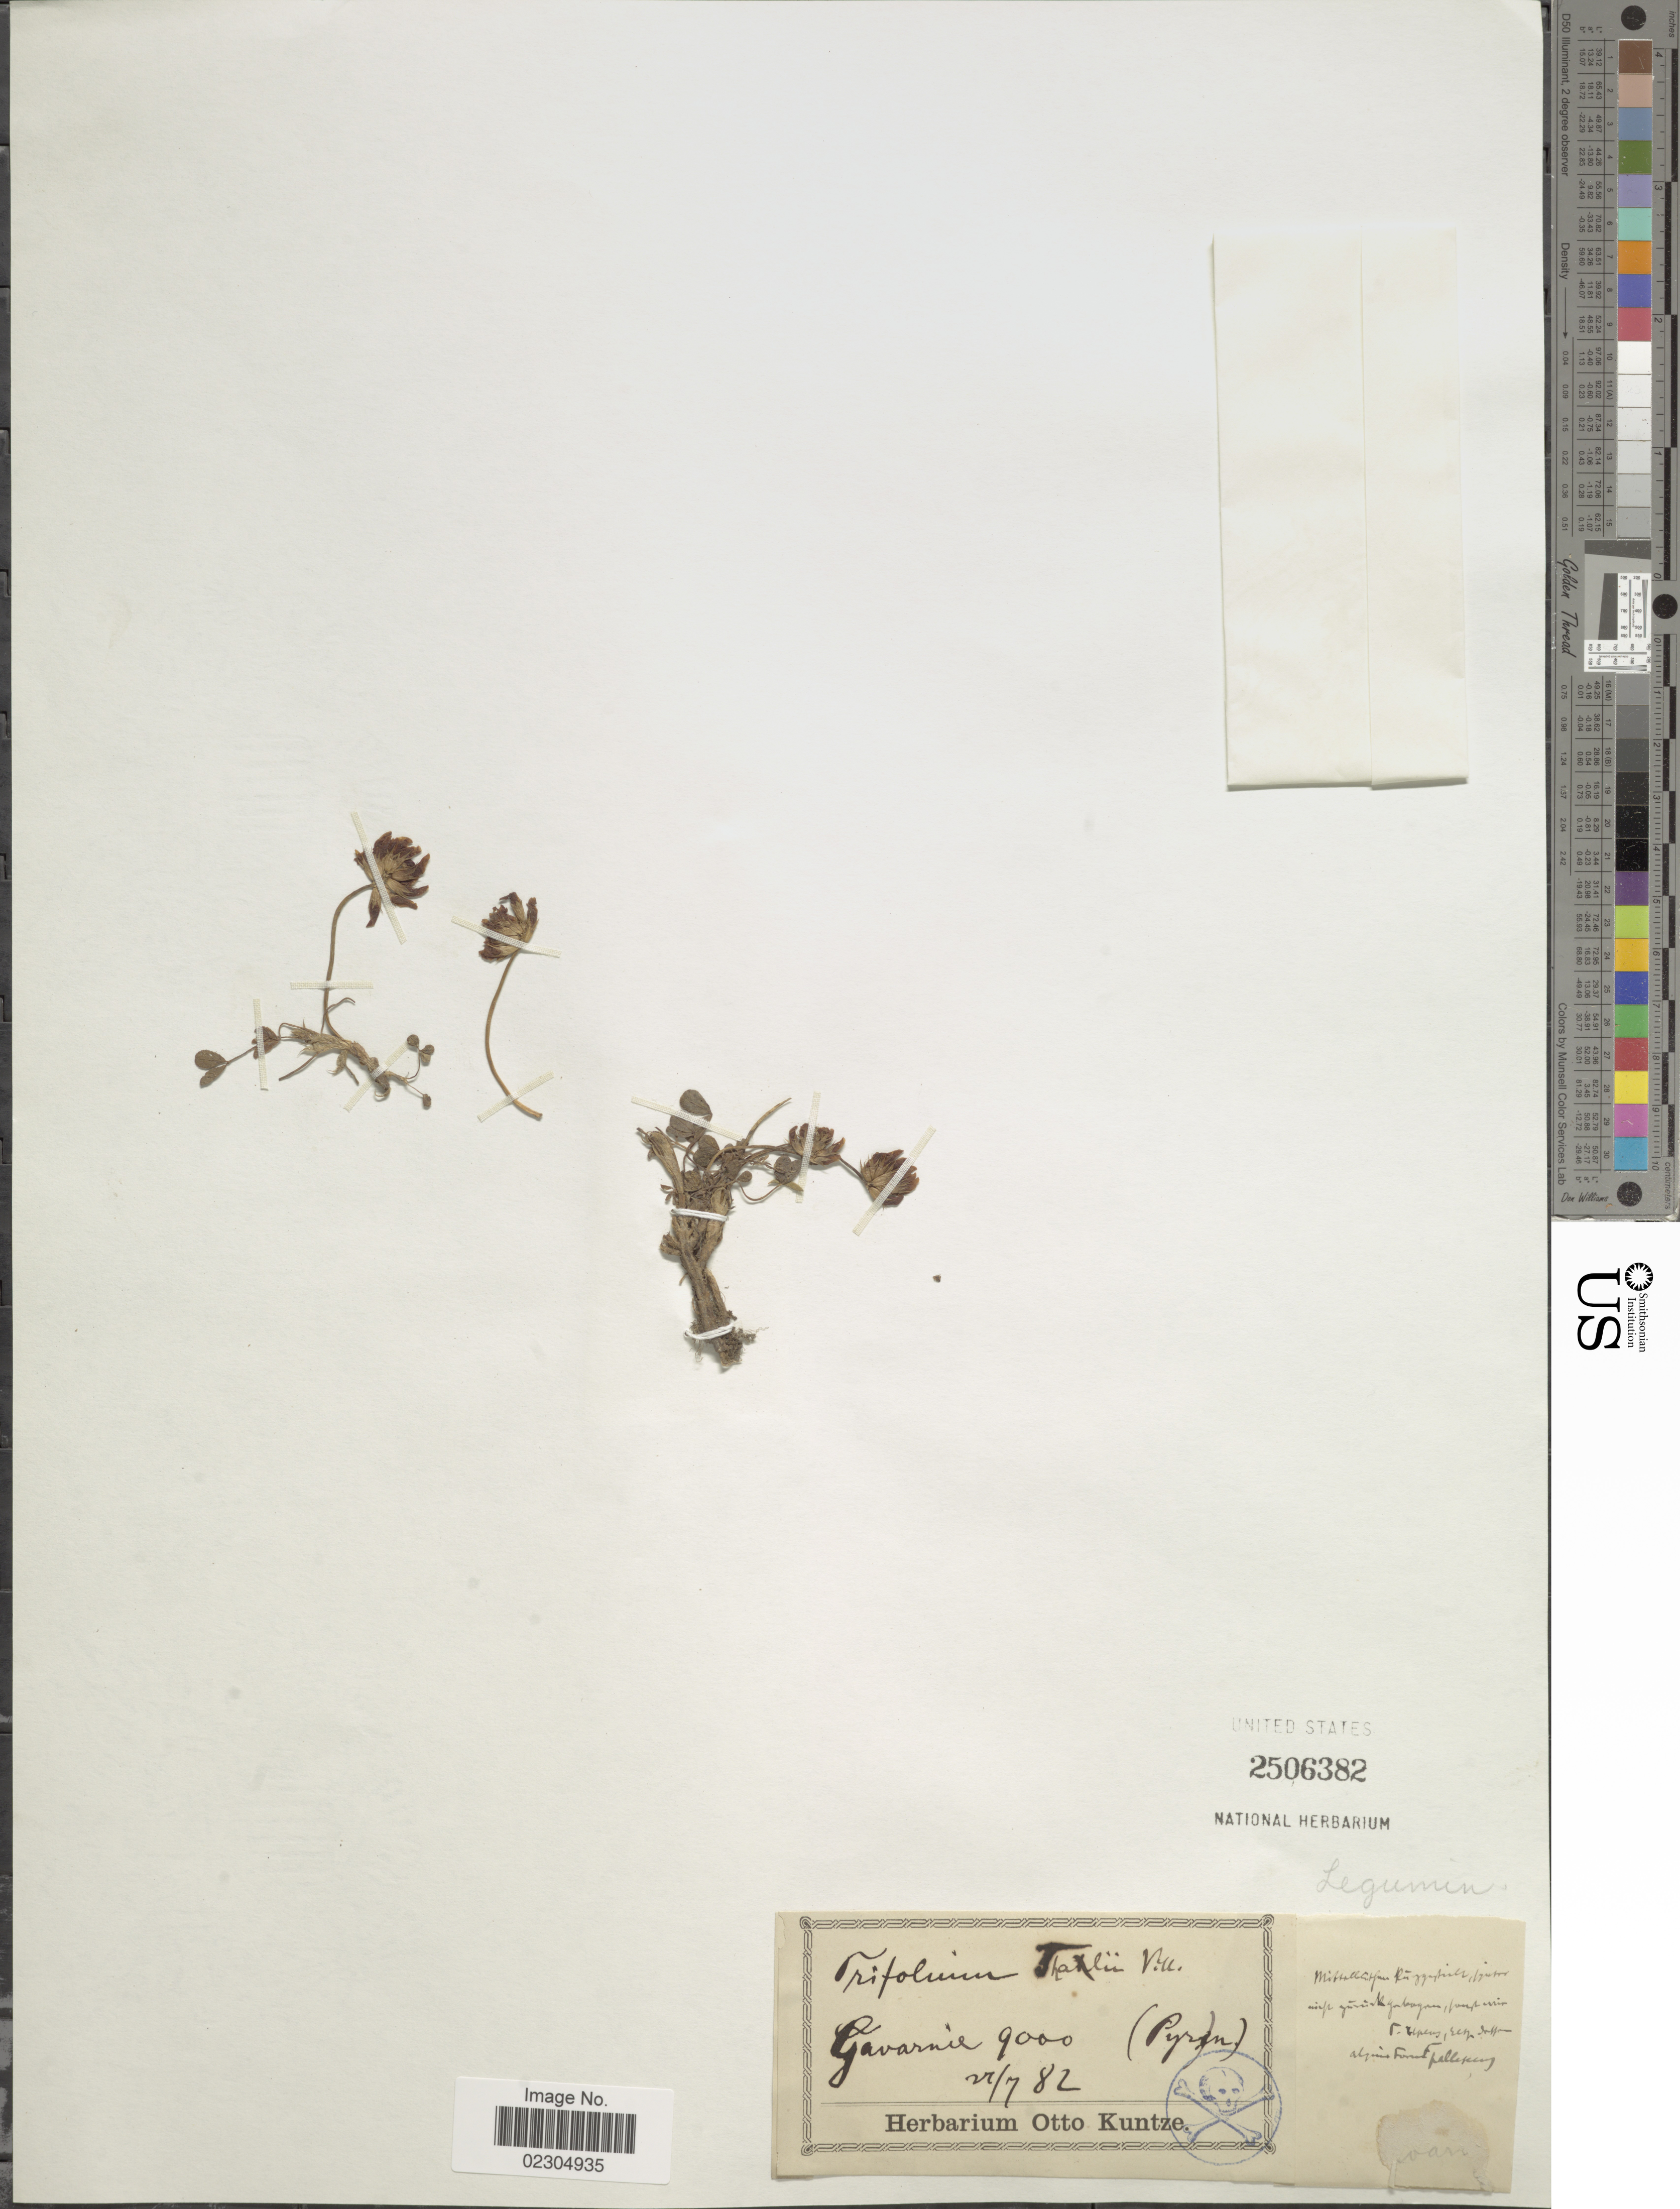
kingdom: Plantae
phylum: Tracheophyta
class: Magnoliopsida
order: Fabales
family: Fabaceae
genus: Trifolium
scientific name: Trifolium thalii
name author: Vill.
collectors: ex Herb. O. Kuntze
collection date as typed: Transcribed d/m/y: 27/7/82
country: France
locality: Gavarnie (Pyren [interpreted])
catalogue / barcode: US 2506382